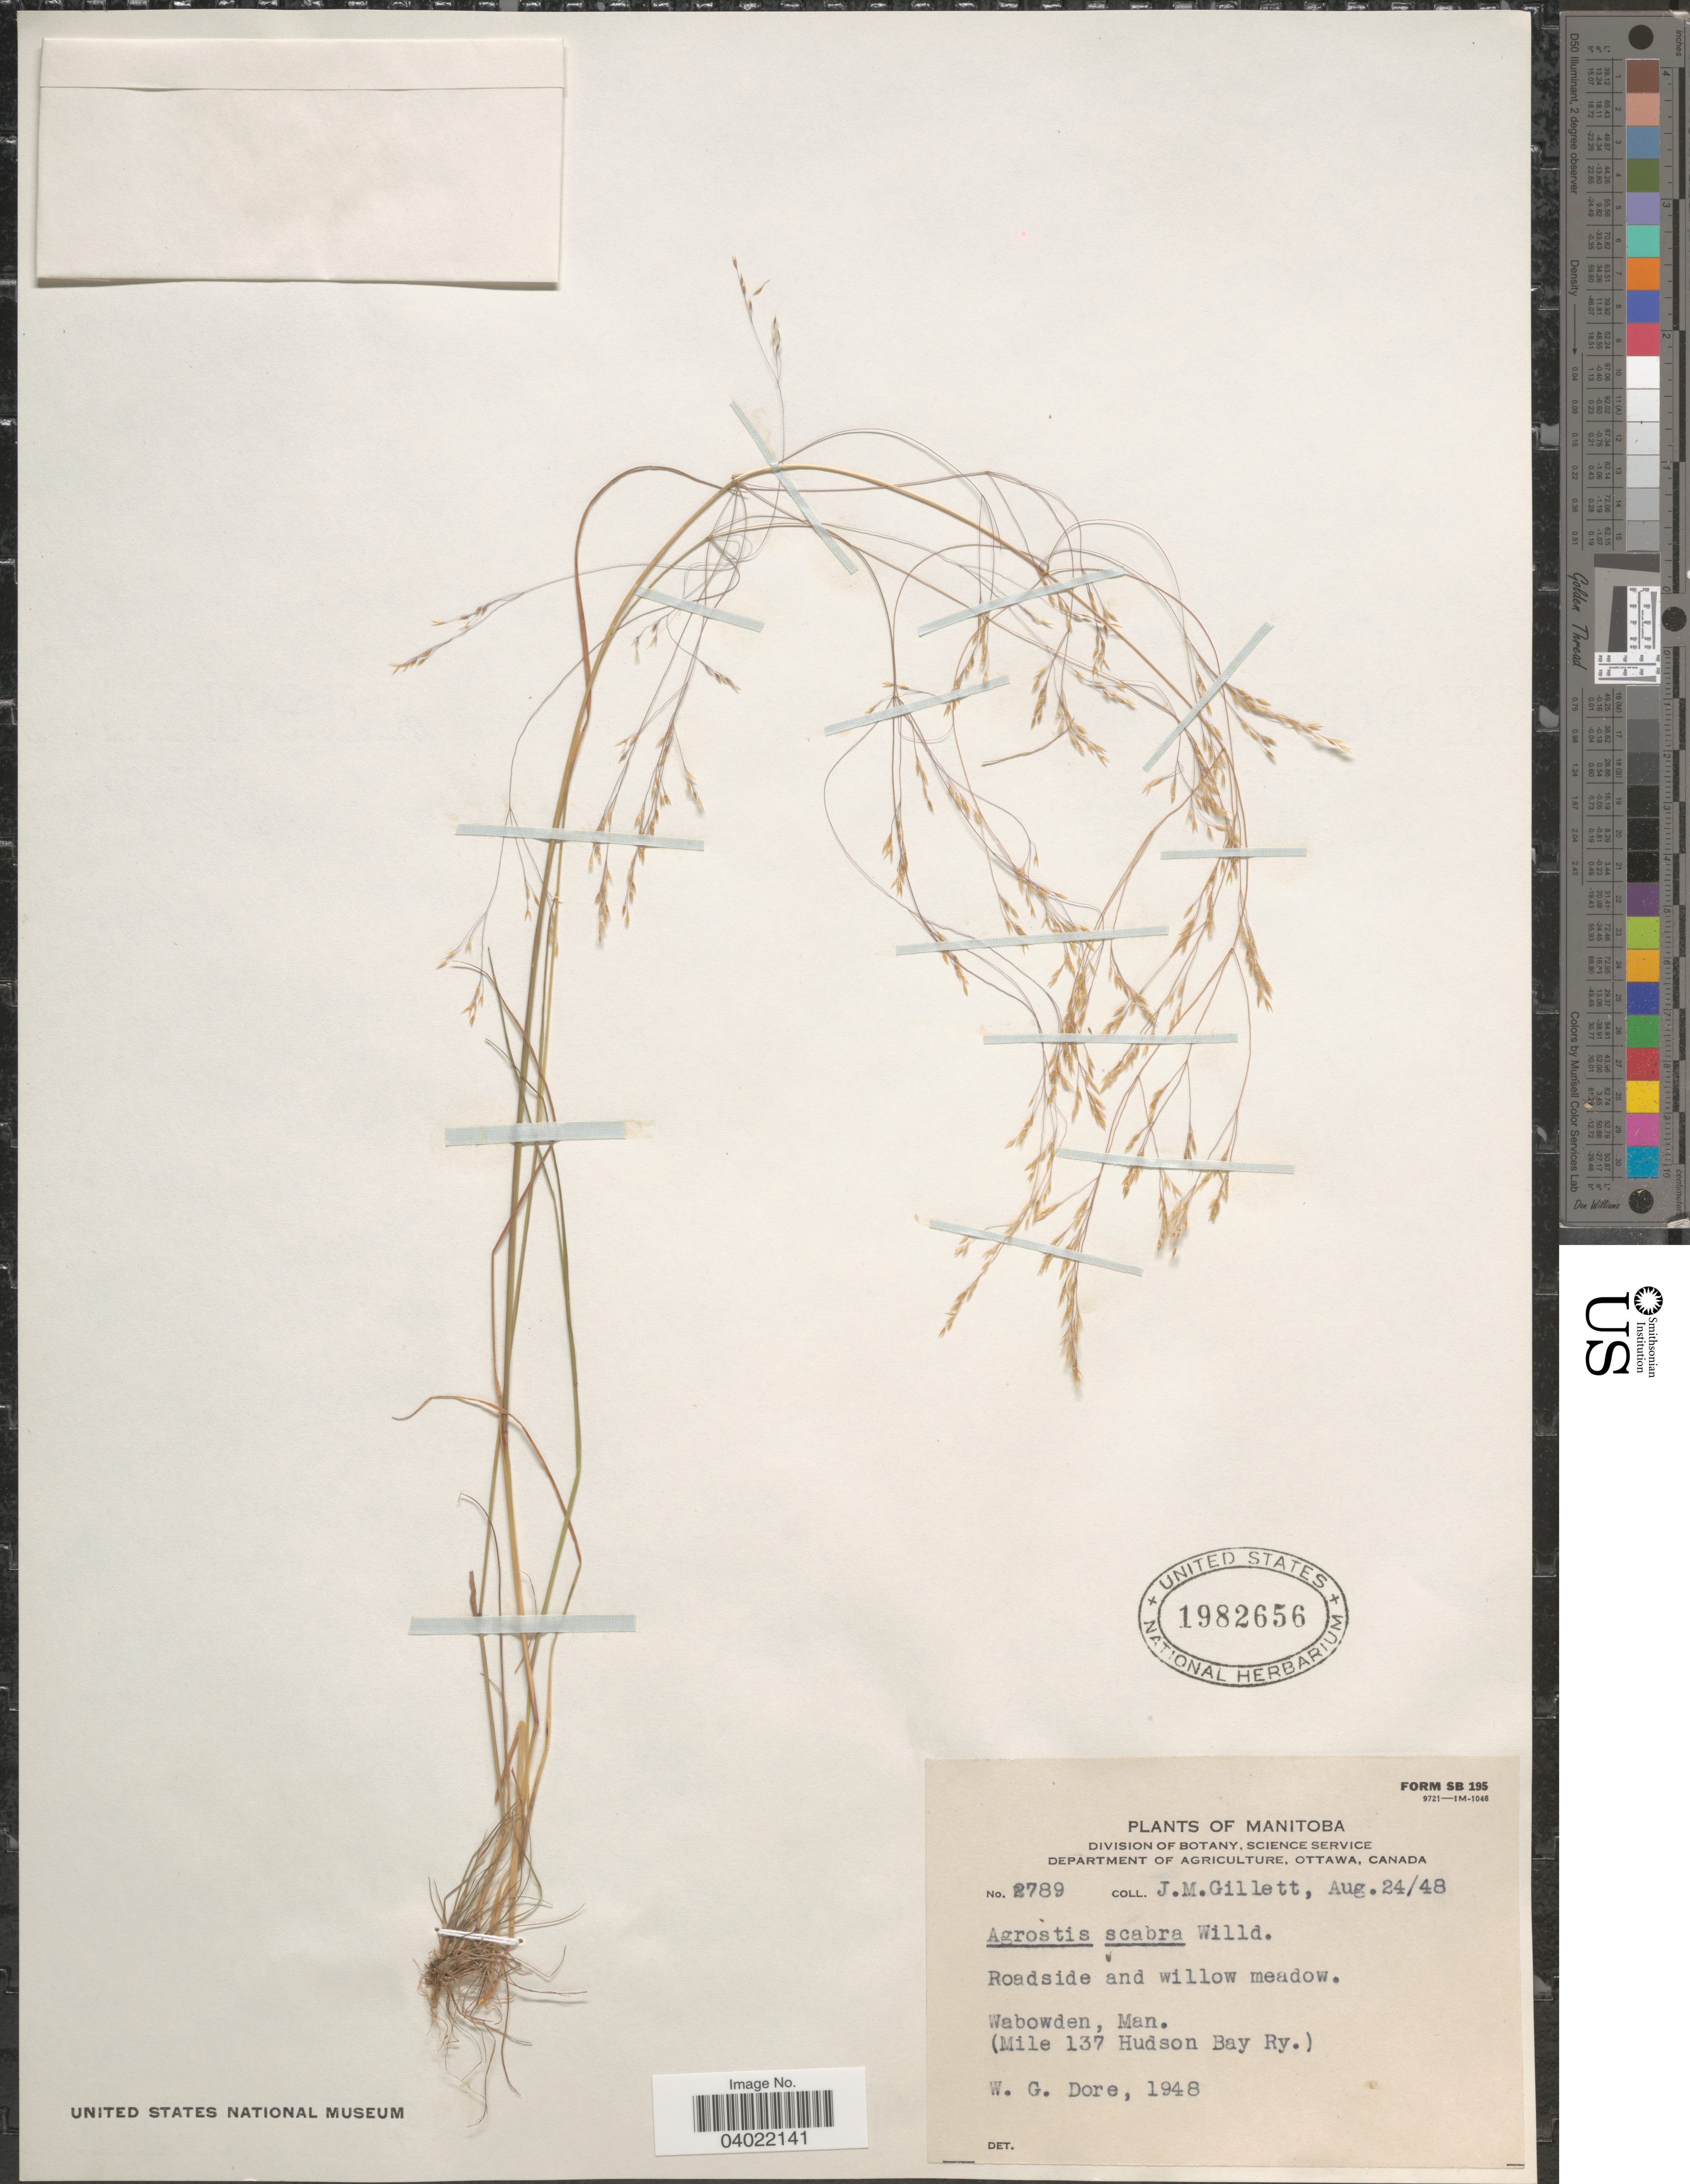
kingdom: Plantae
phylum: Tracheophyta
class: Liliopsida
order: Poales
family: Poaceae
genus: Agrostis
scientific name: Agrostis scabra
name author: Willd.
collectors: J. M. Gillett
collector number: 2789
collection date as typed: Transcribed d/m/y: 24/8/48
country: Canada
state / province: Manitoba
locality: Wabowden. (Mile 137 Hudson Bay Ry).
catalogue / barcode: US 1982656